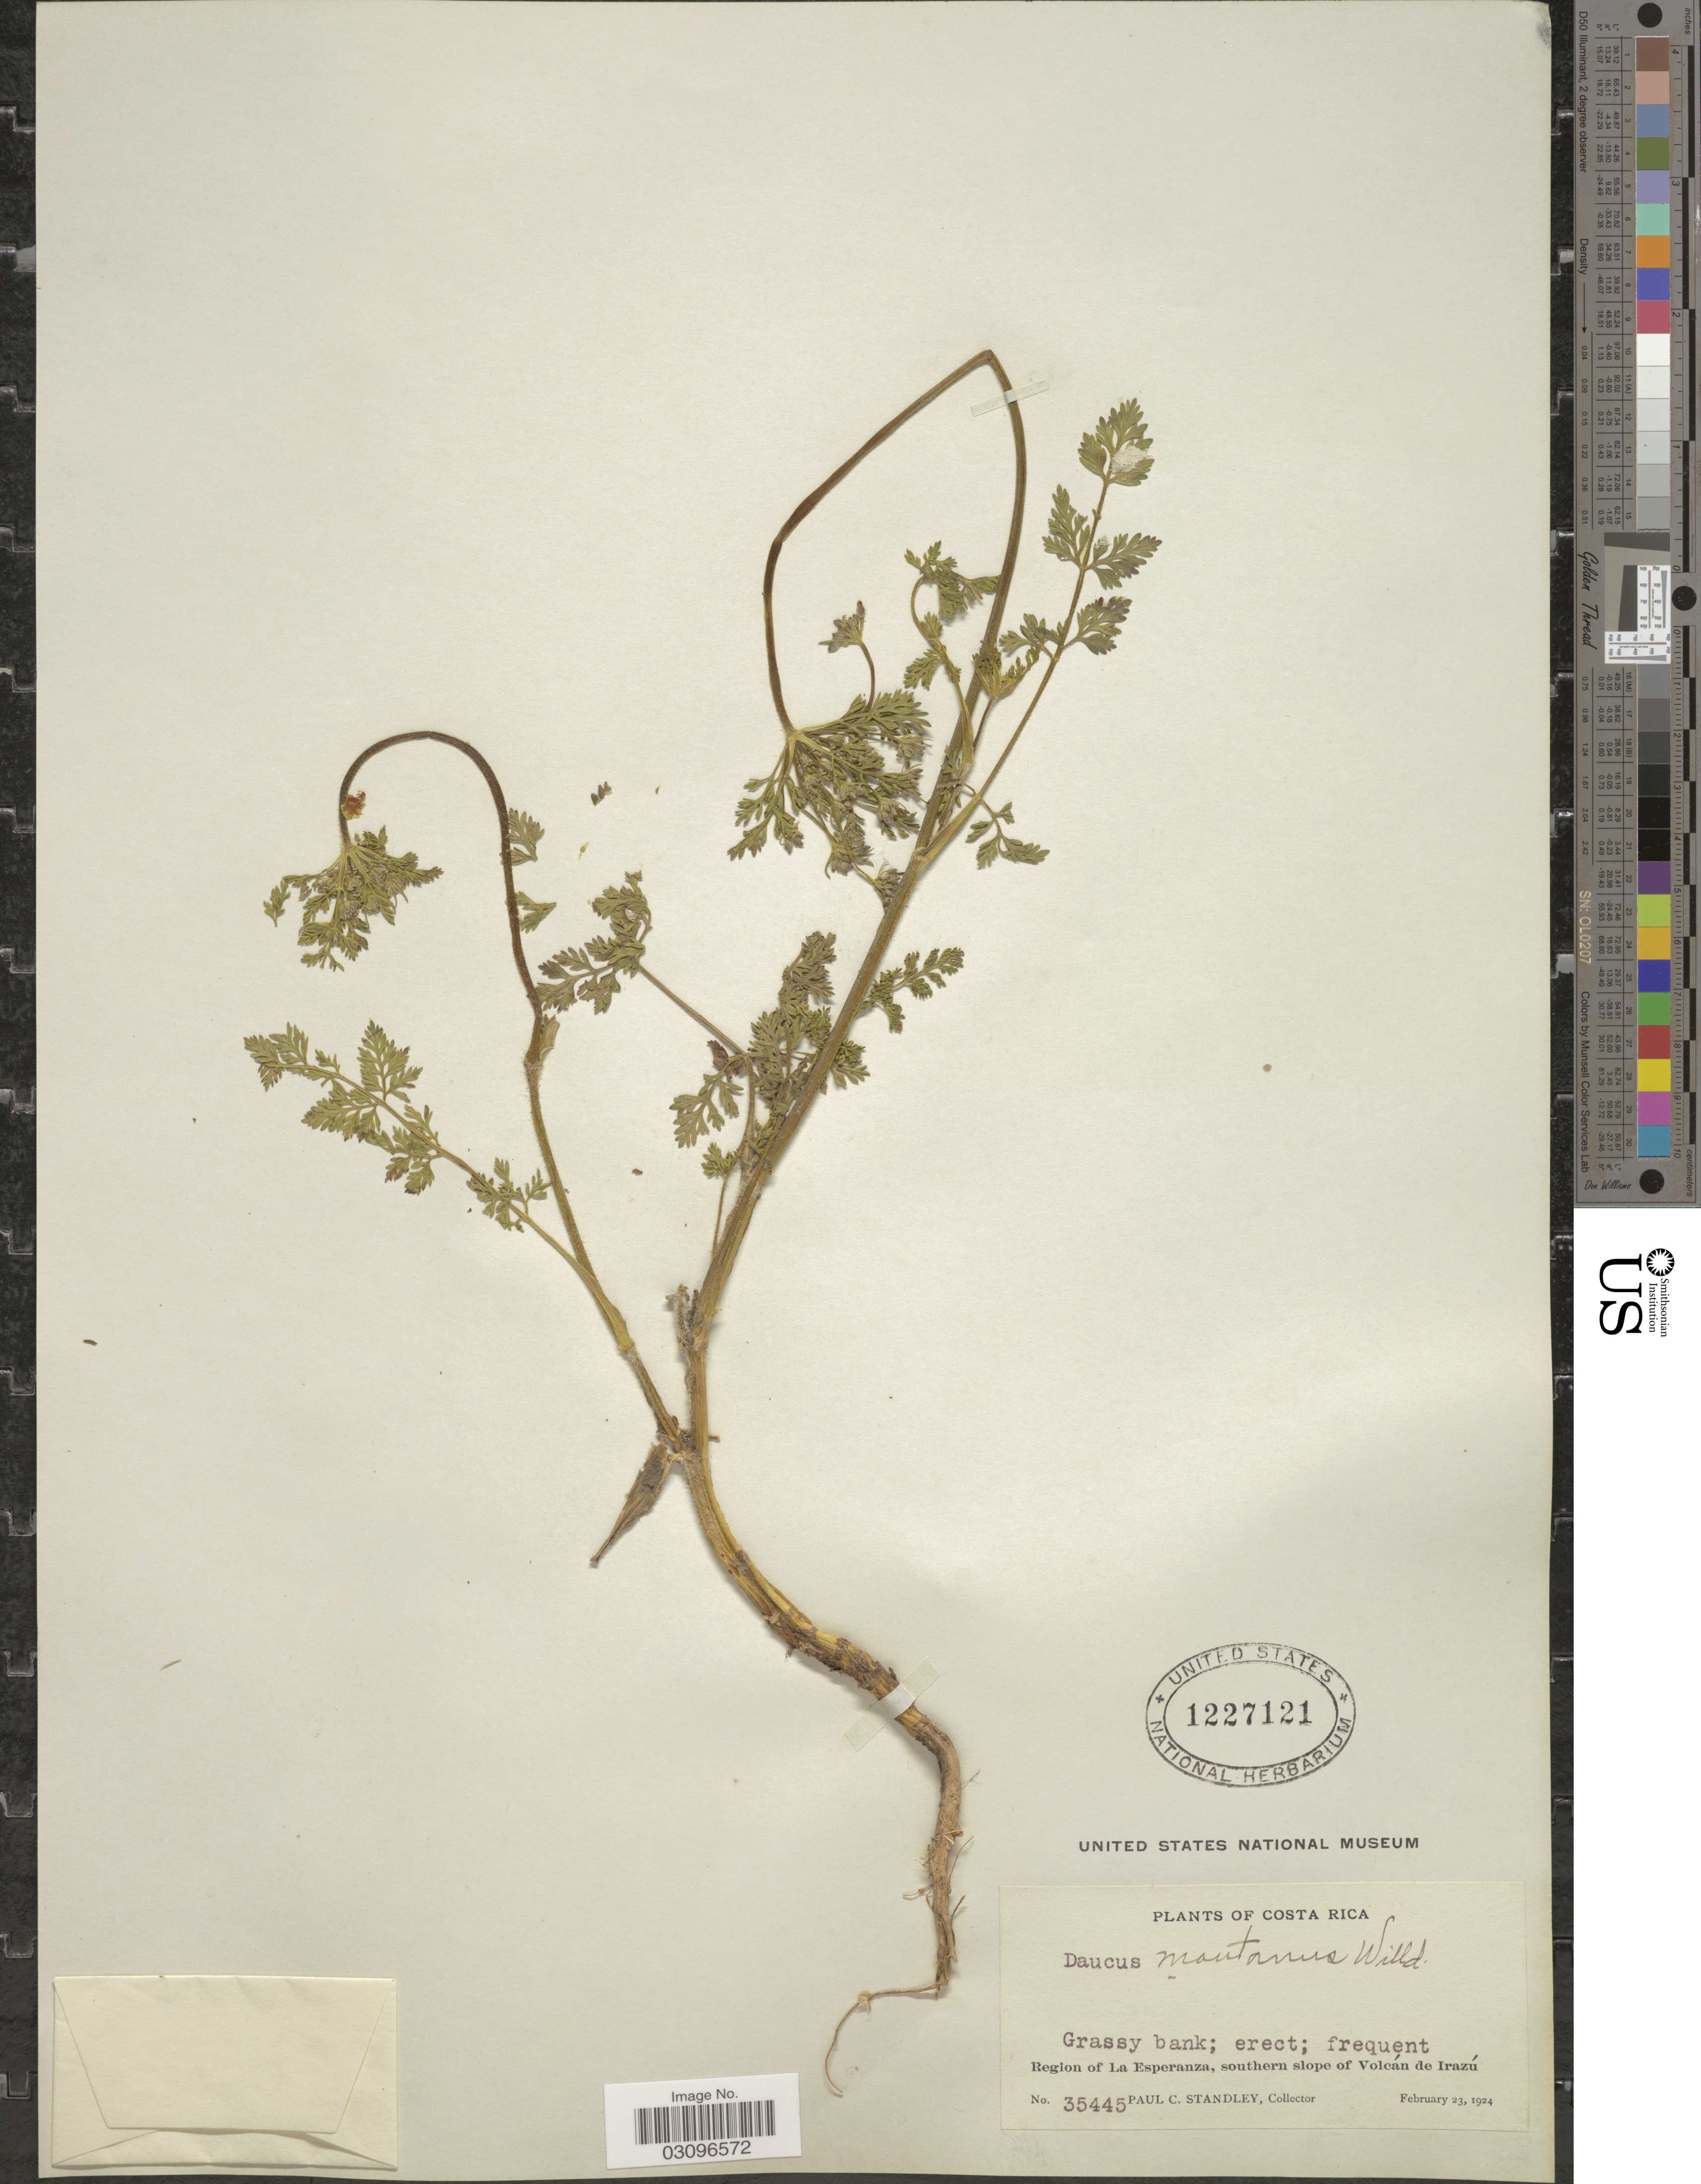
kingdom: Plantae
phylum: Tracheophyta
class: Magnoliopsida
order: Apiales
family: Apiaceae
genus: Daucus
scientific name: Daucus montanus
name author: Humb. & Bonpl. ex Spreng.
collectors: P. C. Standley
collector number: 35445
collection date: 1924-02-23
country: Costa Rica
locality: Region of La Esperanza, southern slope of Volcán de Irazú.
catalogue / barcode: US 1227121